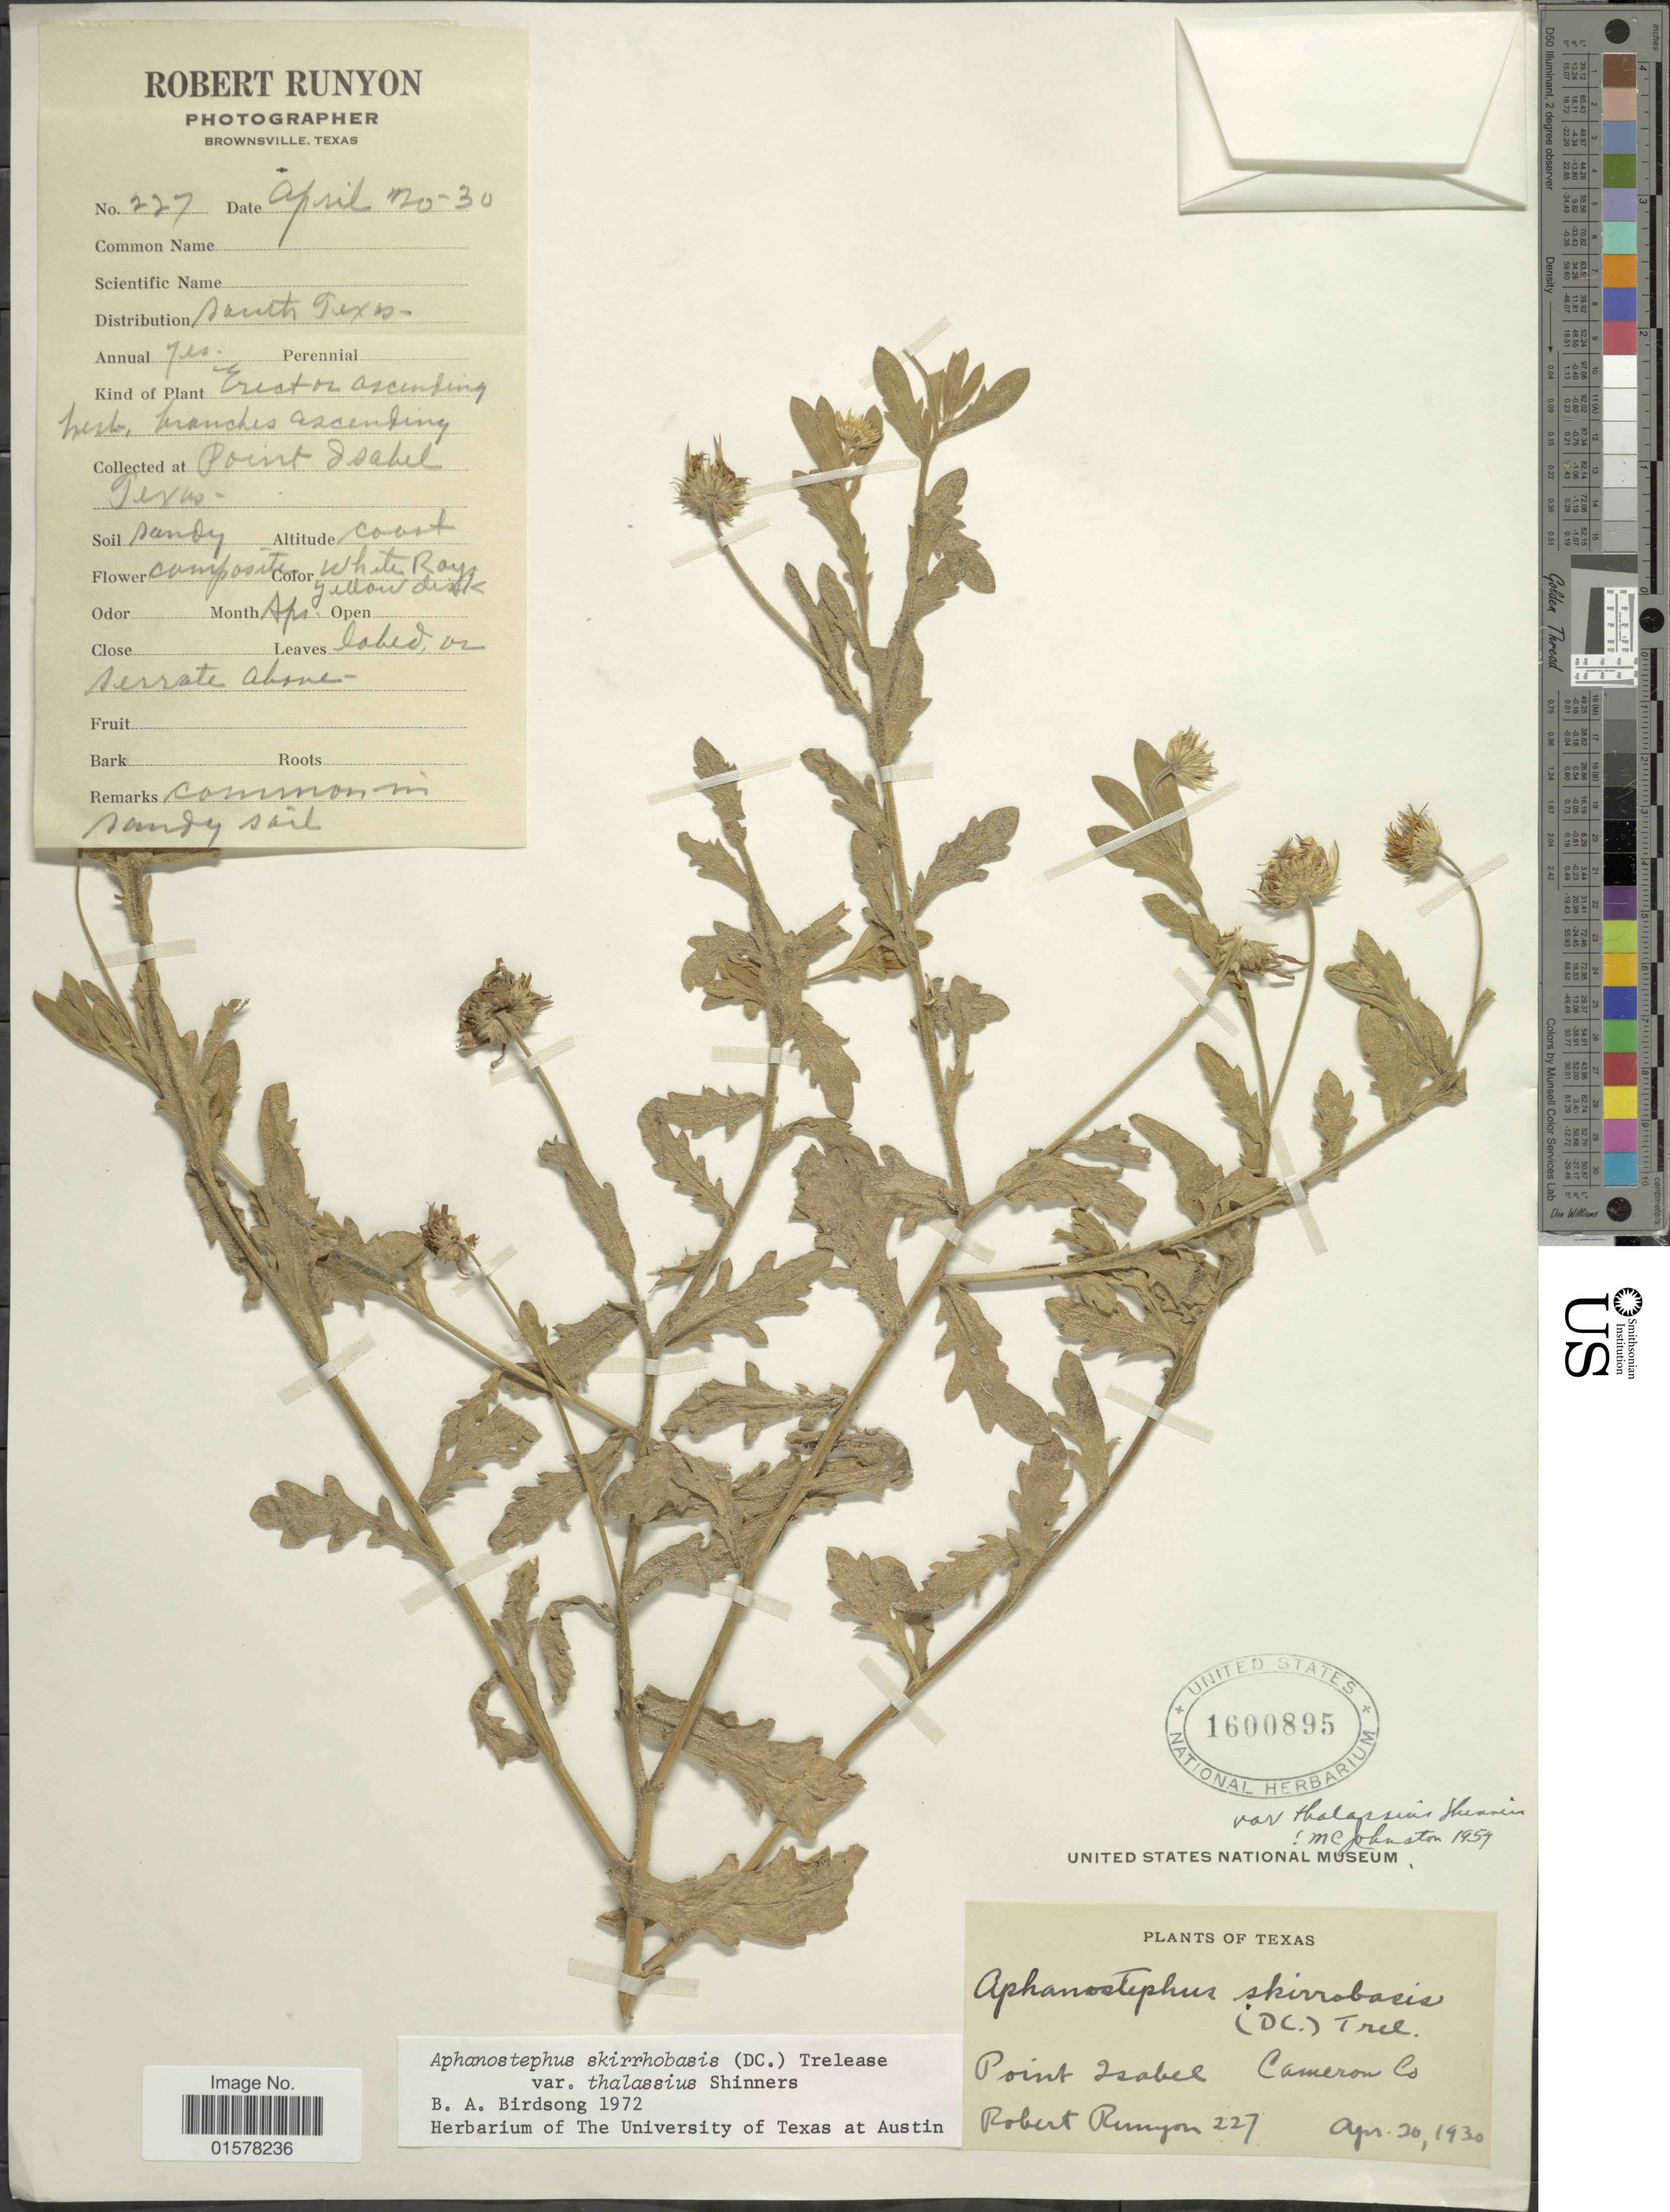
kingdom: Plantae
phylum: Tracheophyta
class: Magnoliopsida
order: Asterales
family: Asteraceae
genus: Aphanostephus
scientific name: Aphanostephus skirrhobasis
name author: (DC.) Trel. ex Coville & Branner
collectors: R. Runyon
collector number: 227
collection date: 1930-04-20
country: United States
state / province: Texas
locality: Point Isabel. Cameron Co.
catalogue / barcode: US 1600895